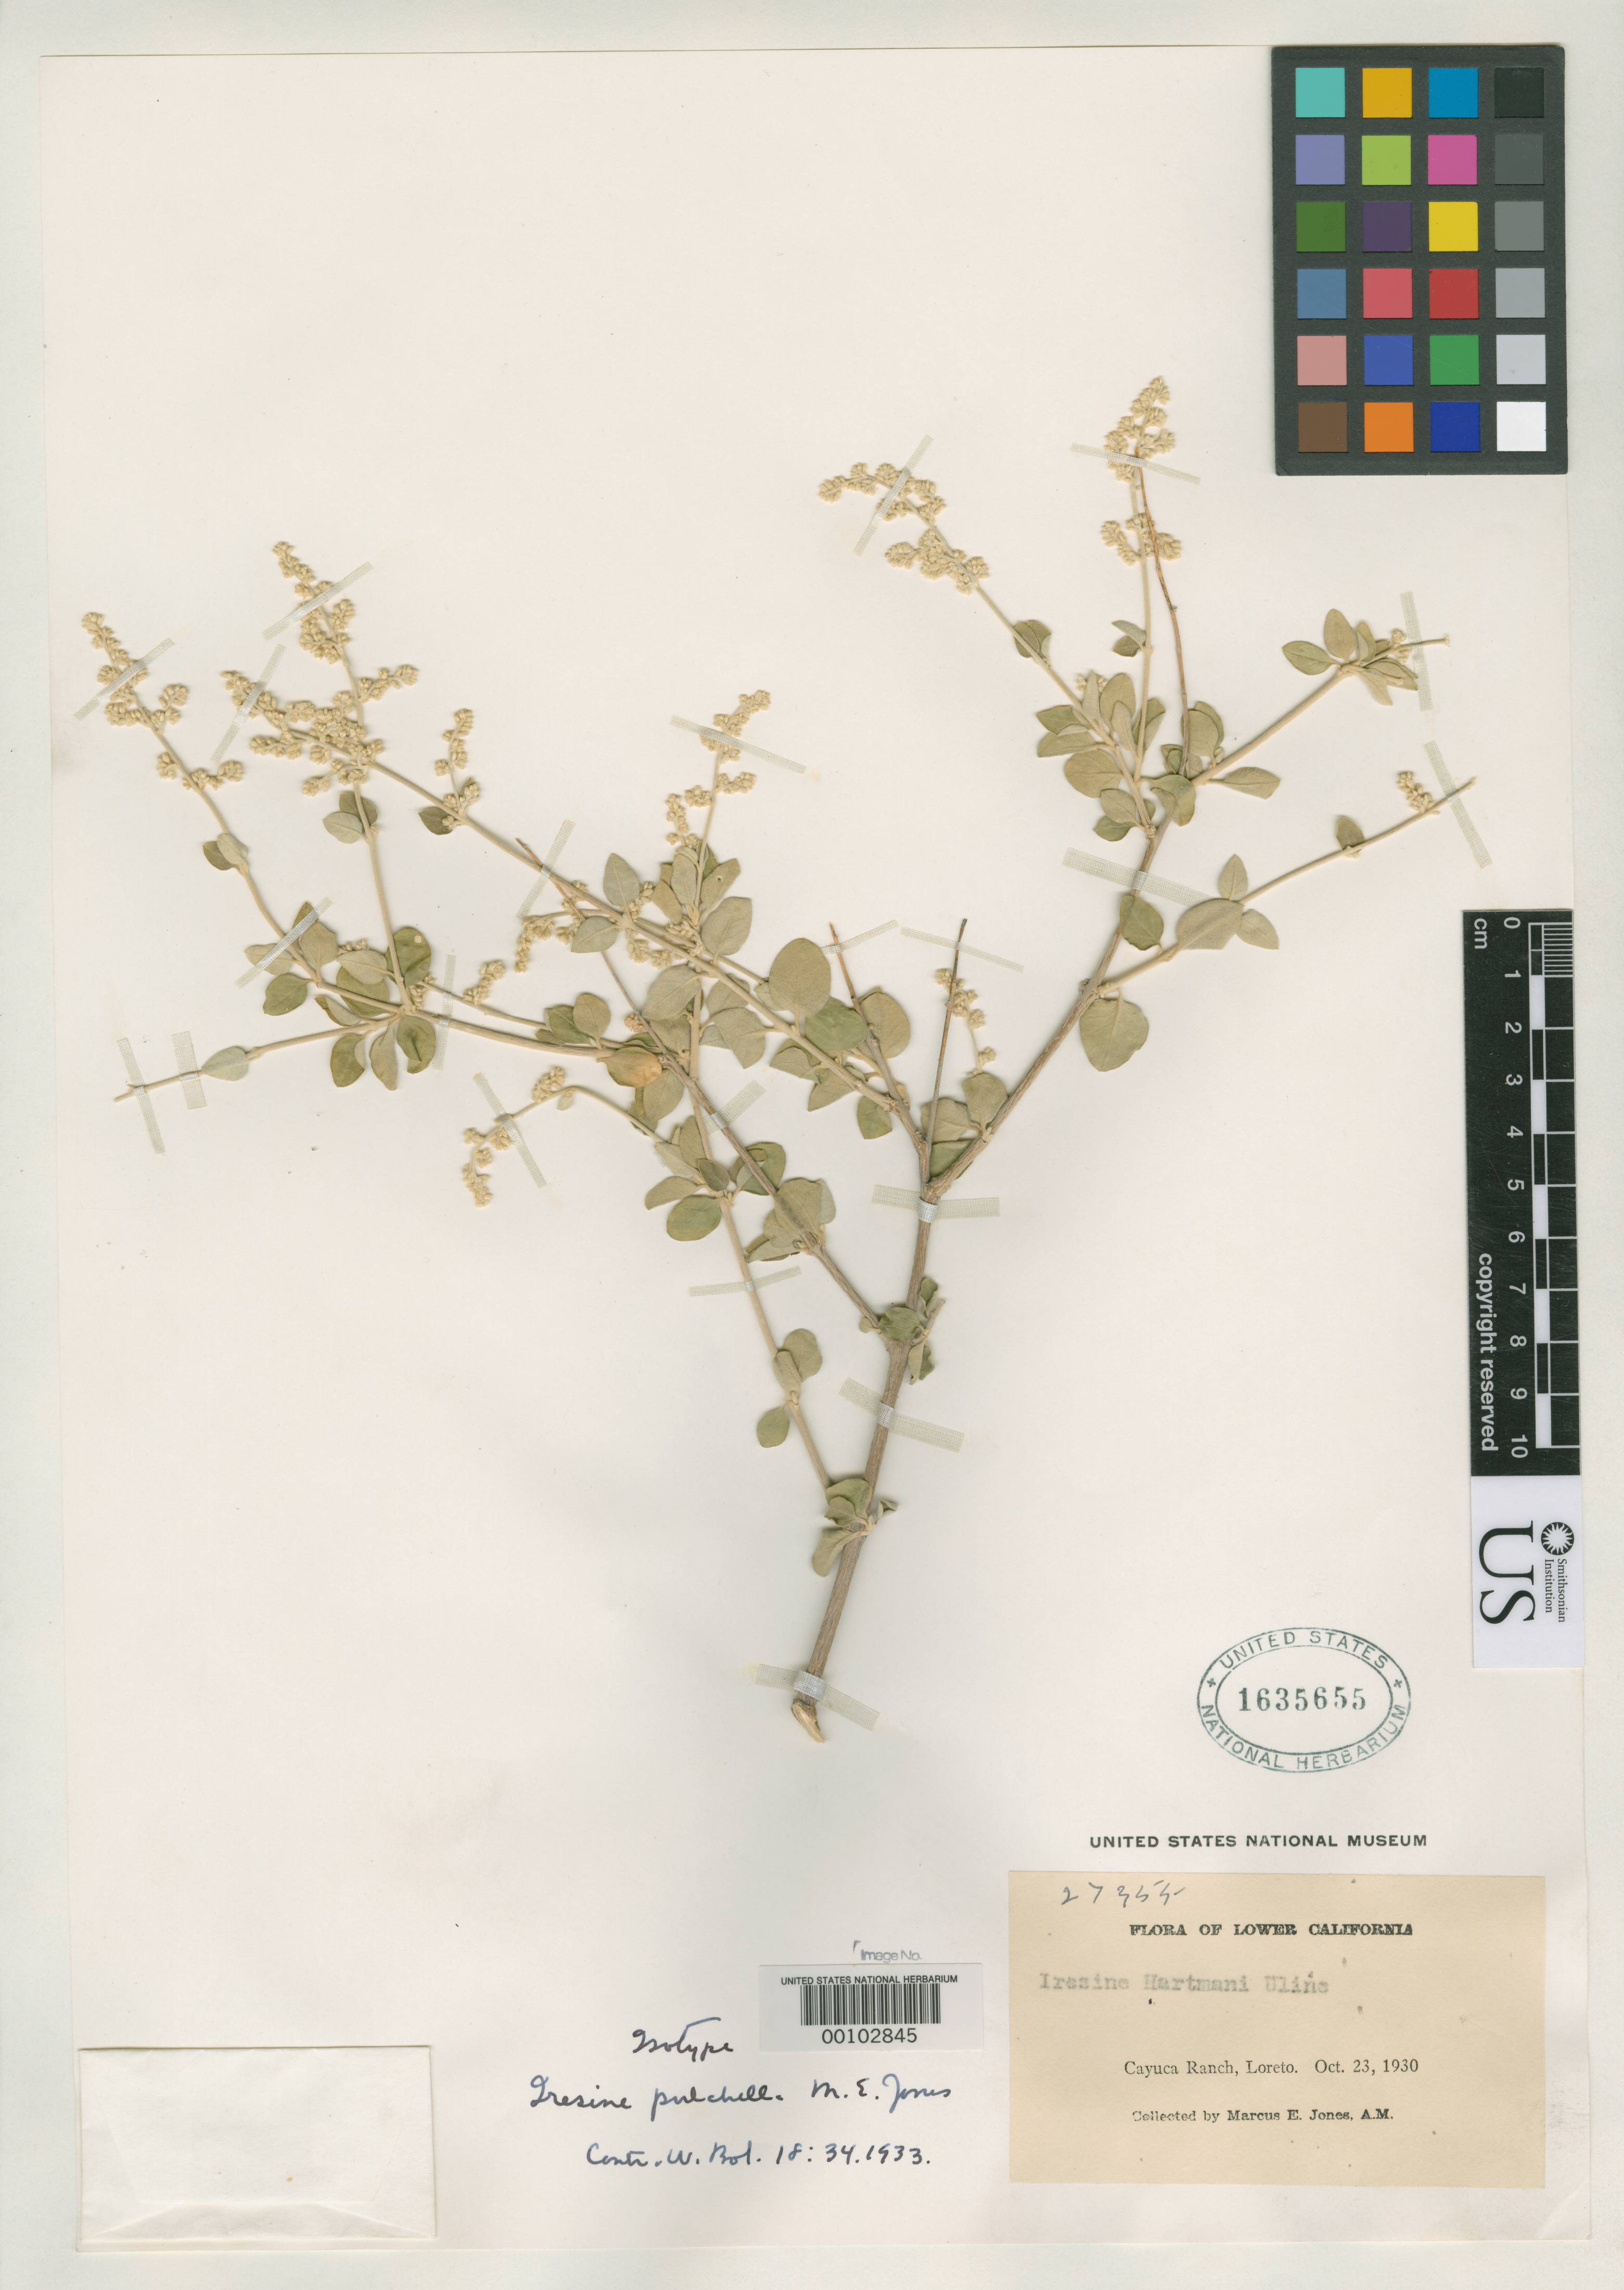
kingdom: Plantae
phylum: Tracheophyta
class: Magnoliopsida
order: Caryophyllales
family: Amaranthaceae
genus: Iresine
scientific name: Iresine pulchella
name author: M.E. Jones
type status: Isotype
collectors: M. E. Jones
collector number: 27355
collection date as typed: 23 Oct 1930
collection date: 1930-10-23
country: Mexico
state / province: Baja California Sur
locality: Cayuca Ranch, Loreto.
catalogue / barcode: US 1635655